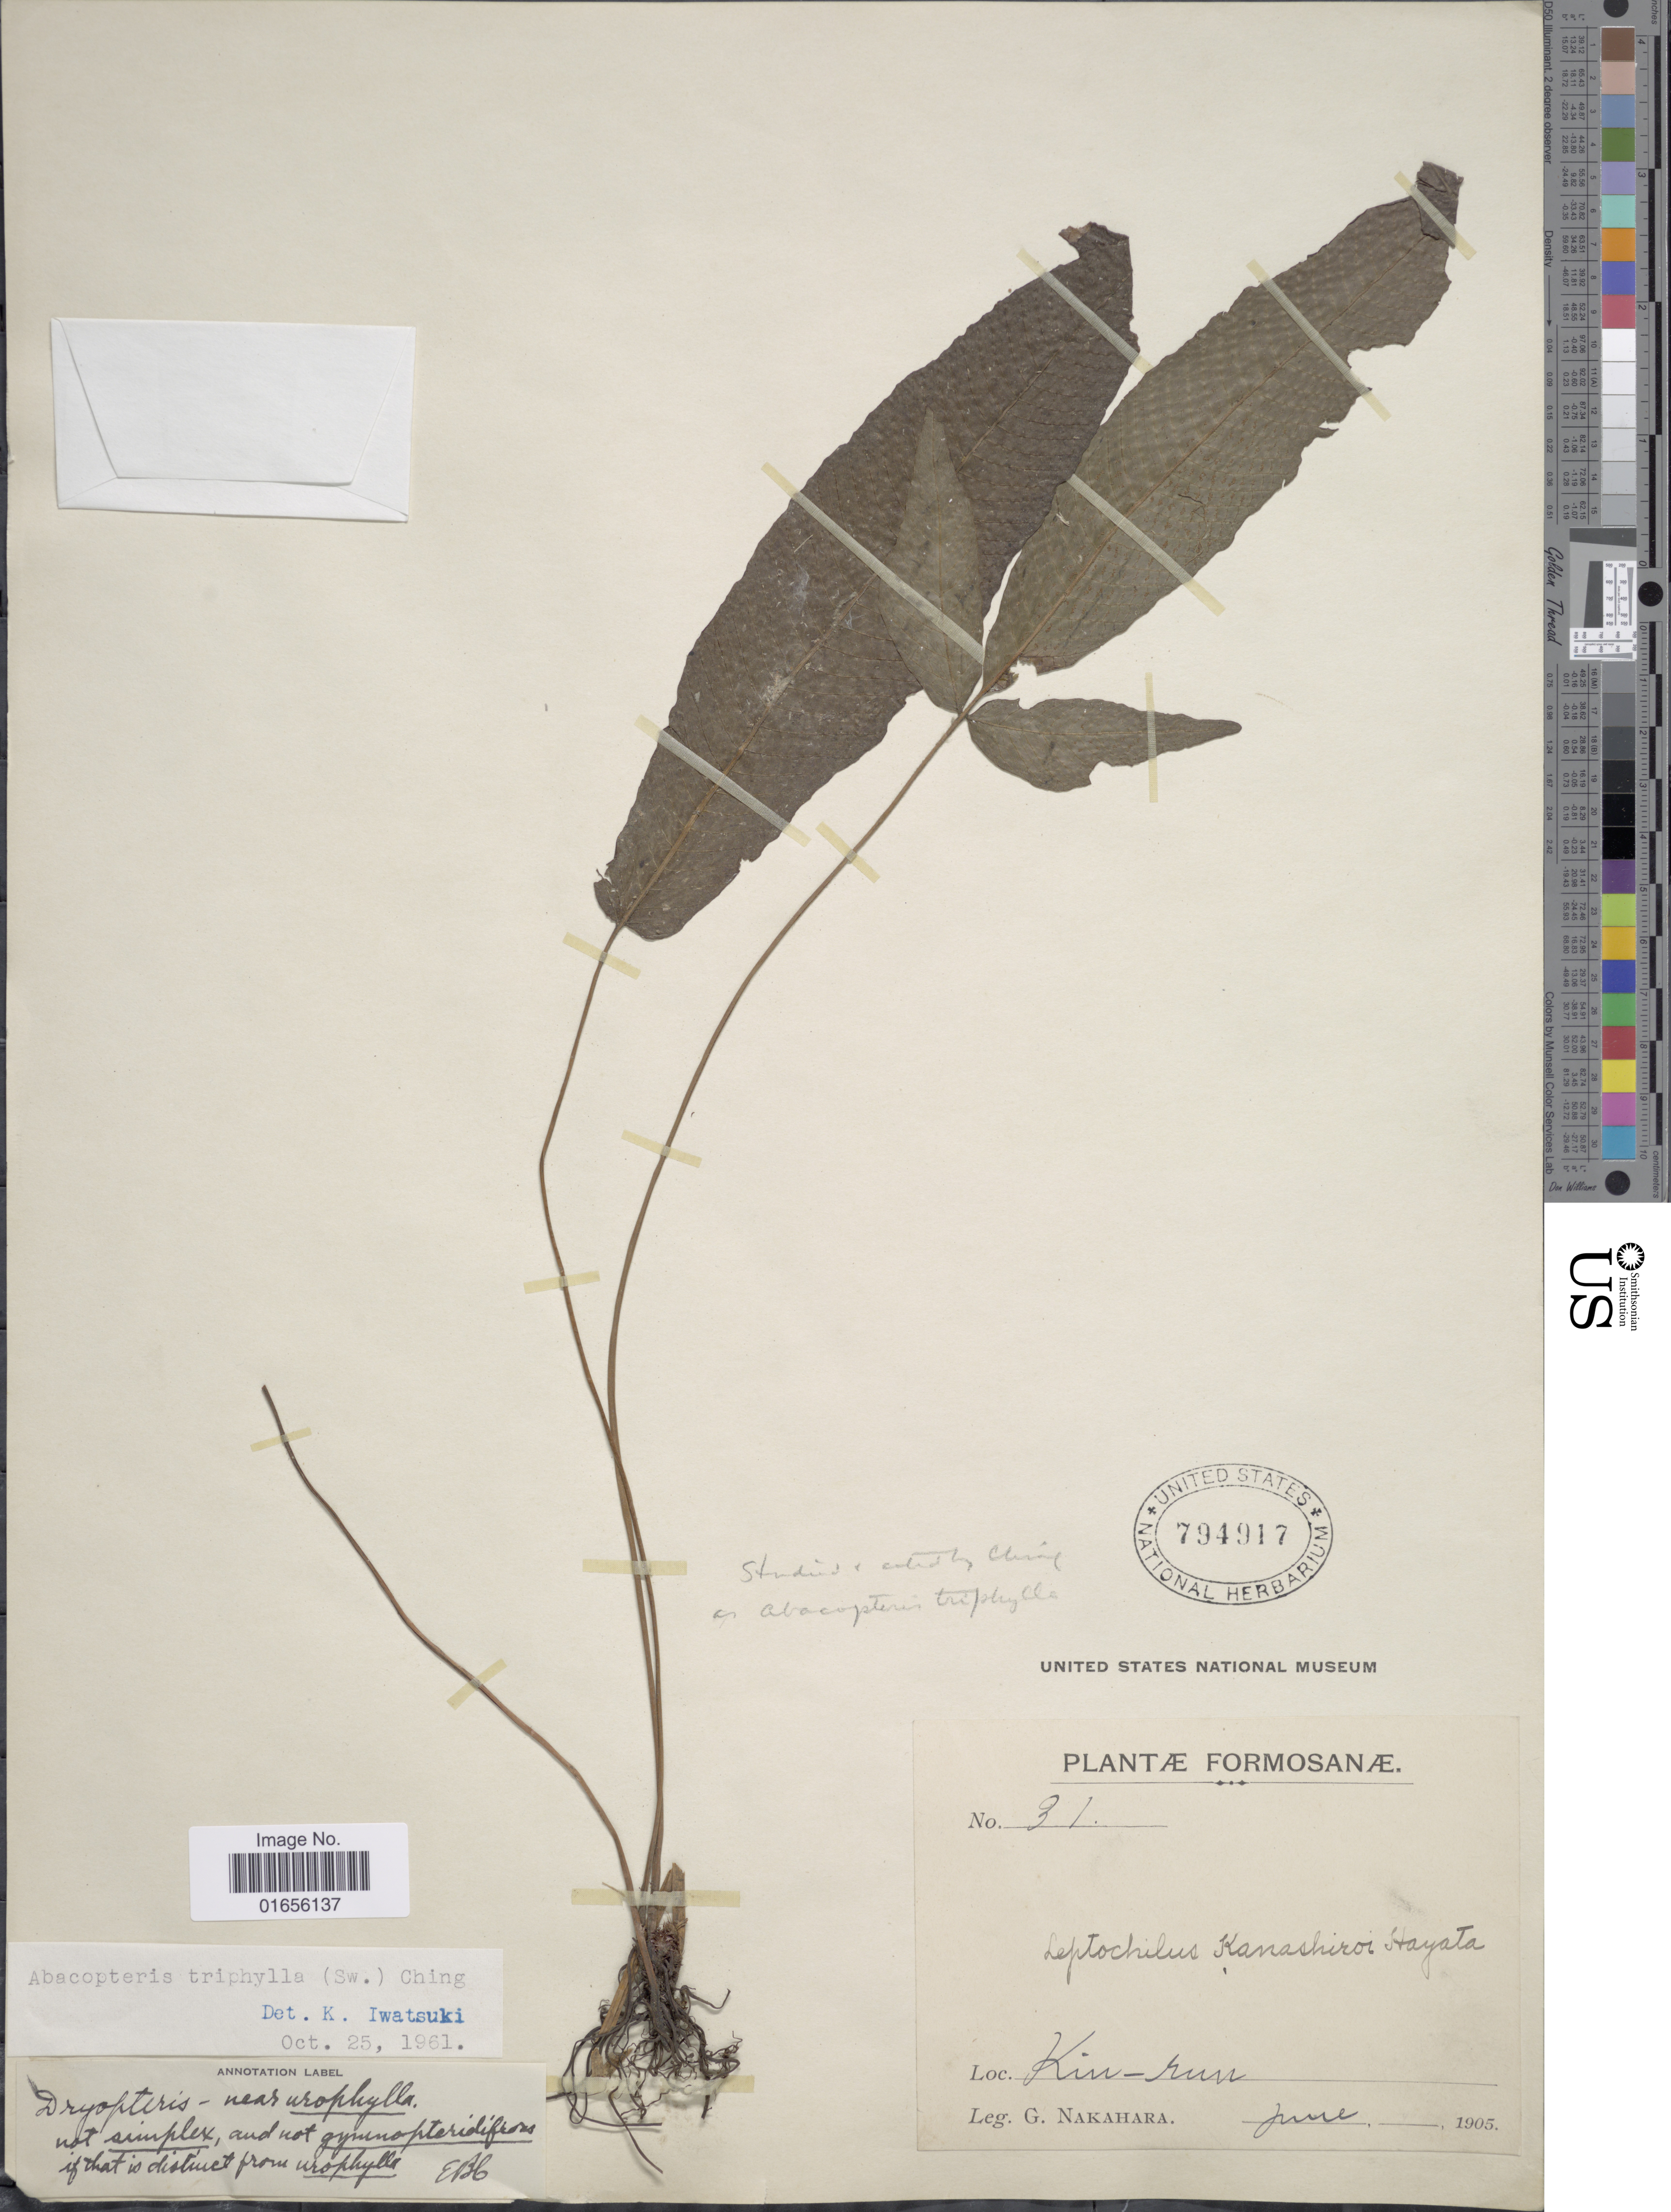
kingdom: Plantae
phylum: Tracheophyta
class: Polypodiopsida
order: Polypodiales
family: Thelypteridaceae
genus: Pronephrium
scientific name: Pronephrium triphyllum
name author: (Sw.) Holttum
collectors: G. Nakahara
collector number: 31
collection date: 1905-06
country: Taiwan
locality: Formosanae. Kin-run.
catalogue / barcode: US 794917